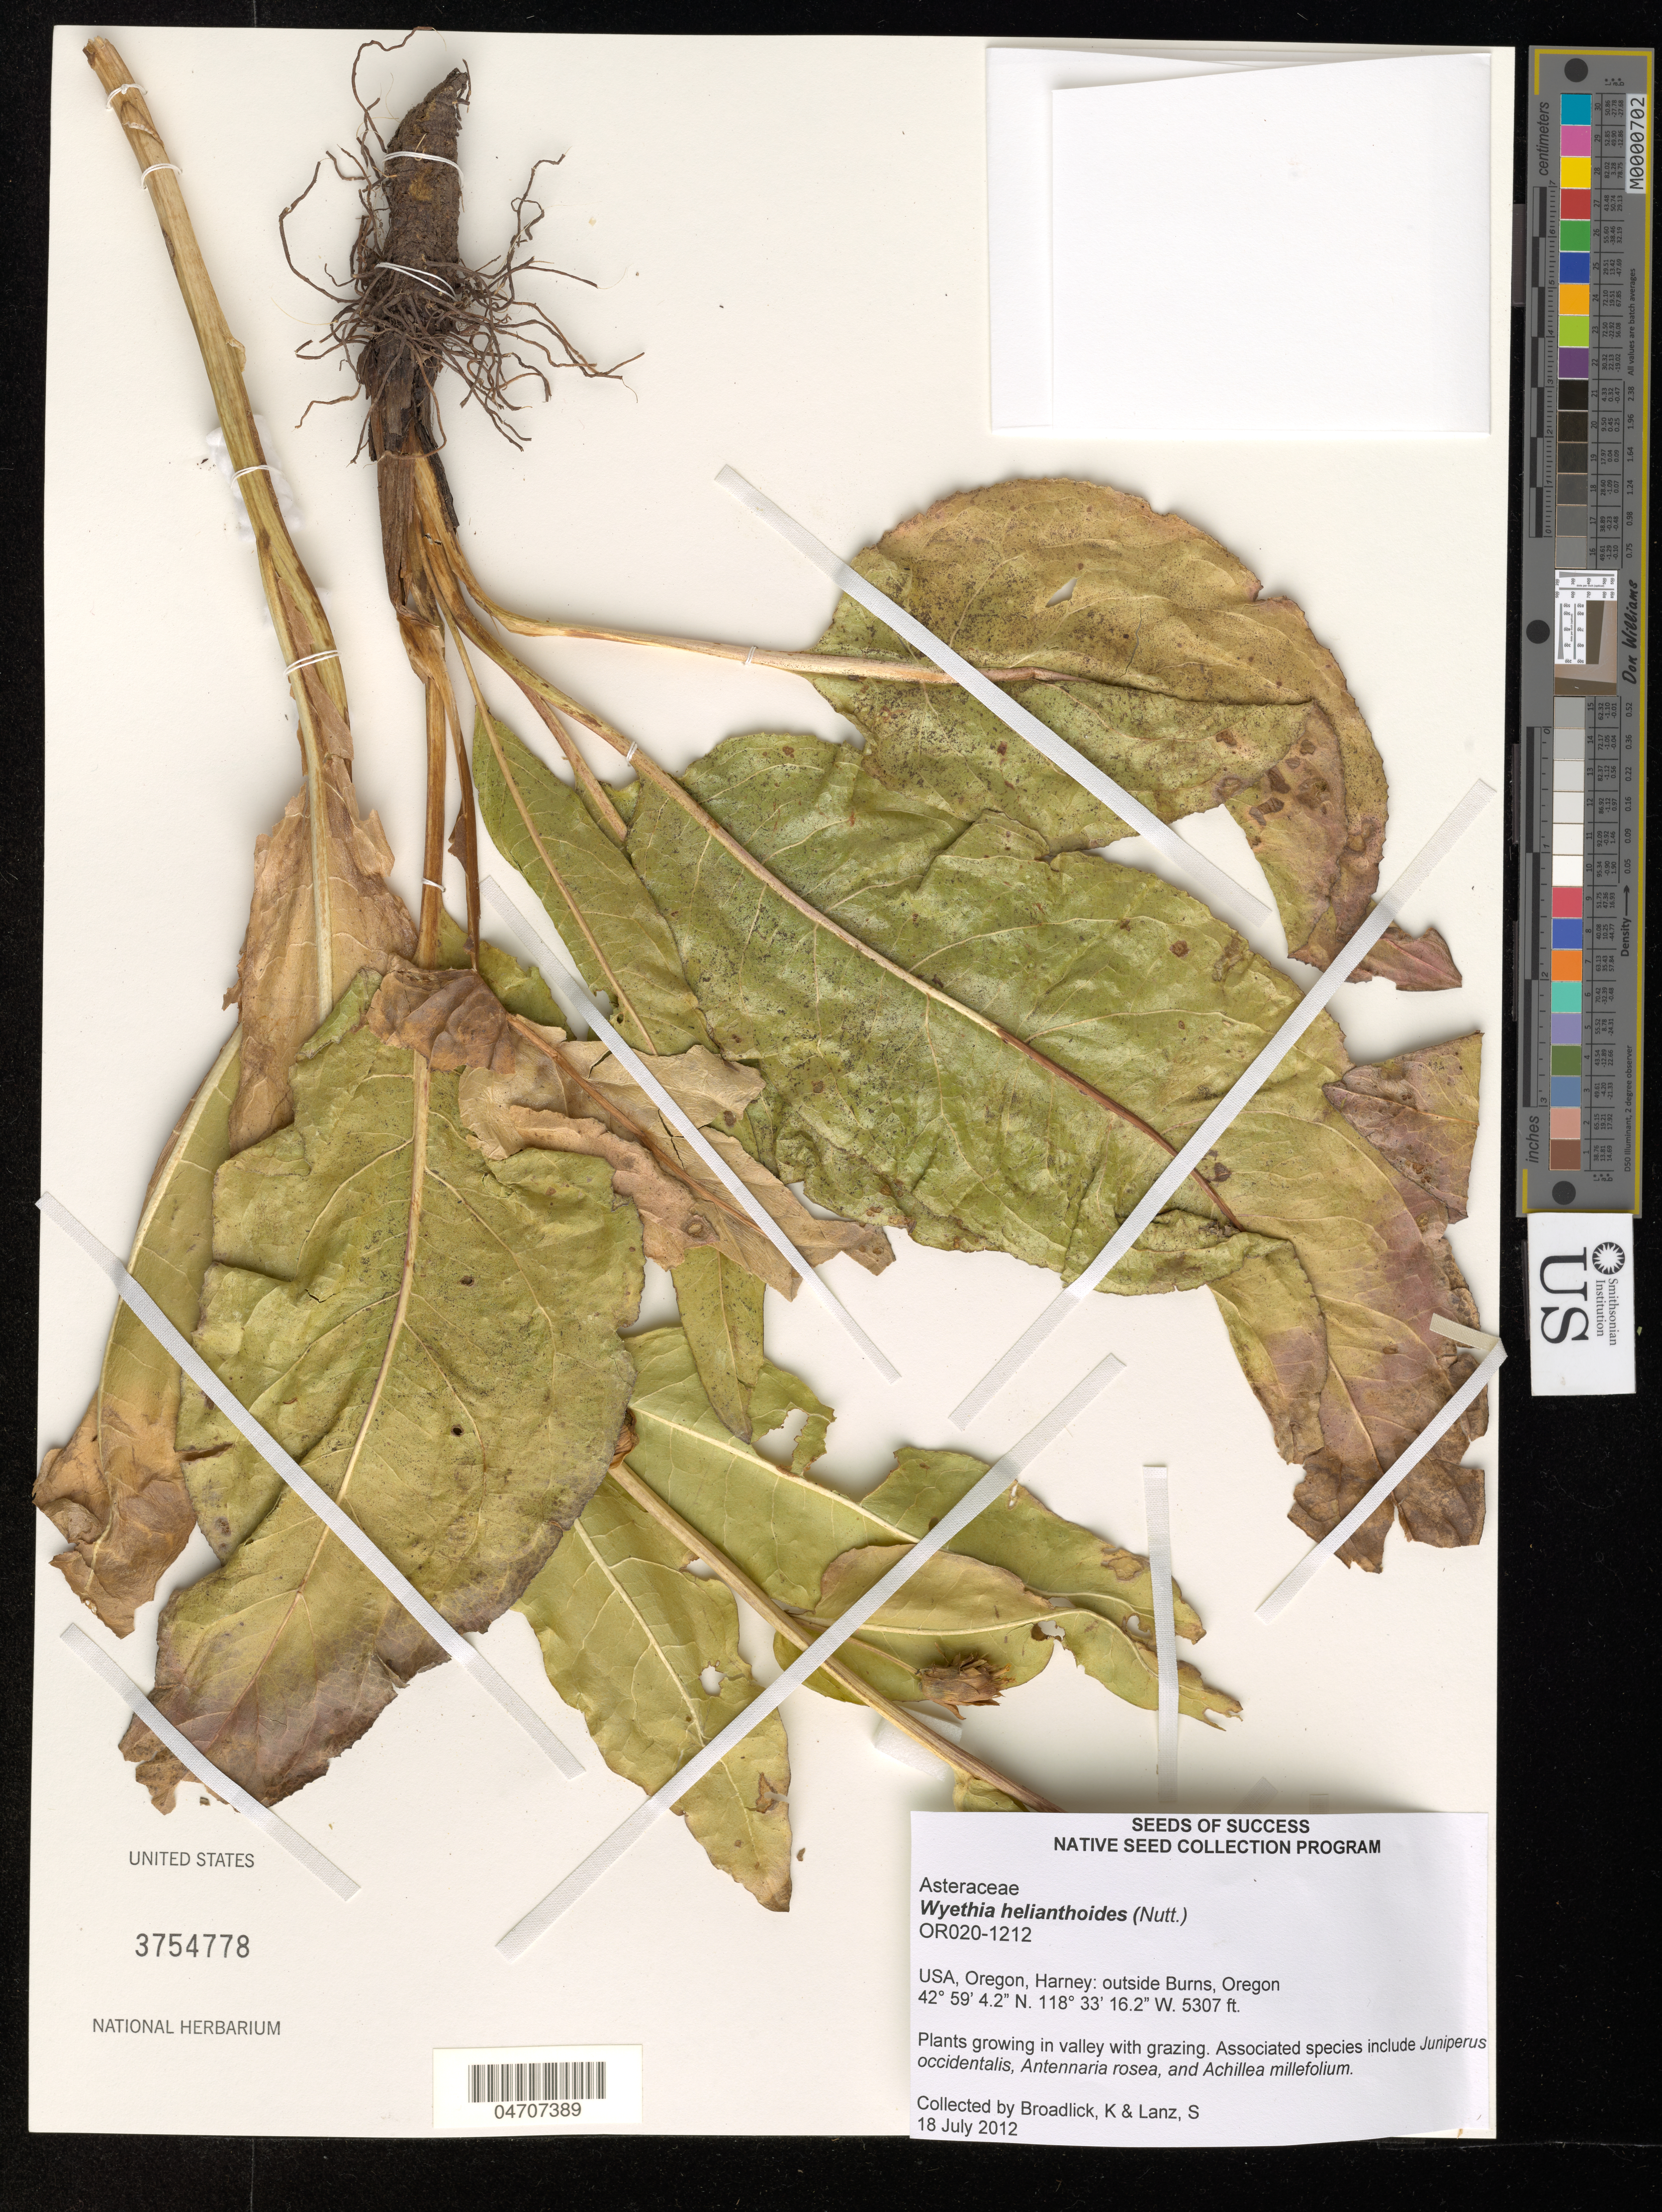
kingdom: Plantae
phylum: Tracheophyta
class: Magnoliopsida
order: Asterales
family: Asteraceae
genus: Wyethia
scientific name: Wyethia helianthoides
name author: Nutt.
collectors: C. Monroy & J. Dyer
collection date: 2012-07-18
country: United States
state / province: Oregon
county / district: Harney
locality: Harney: outside Burns.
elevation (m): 1618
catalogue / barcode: US 3754778